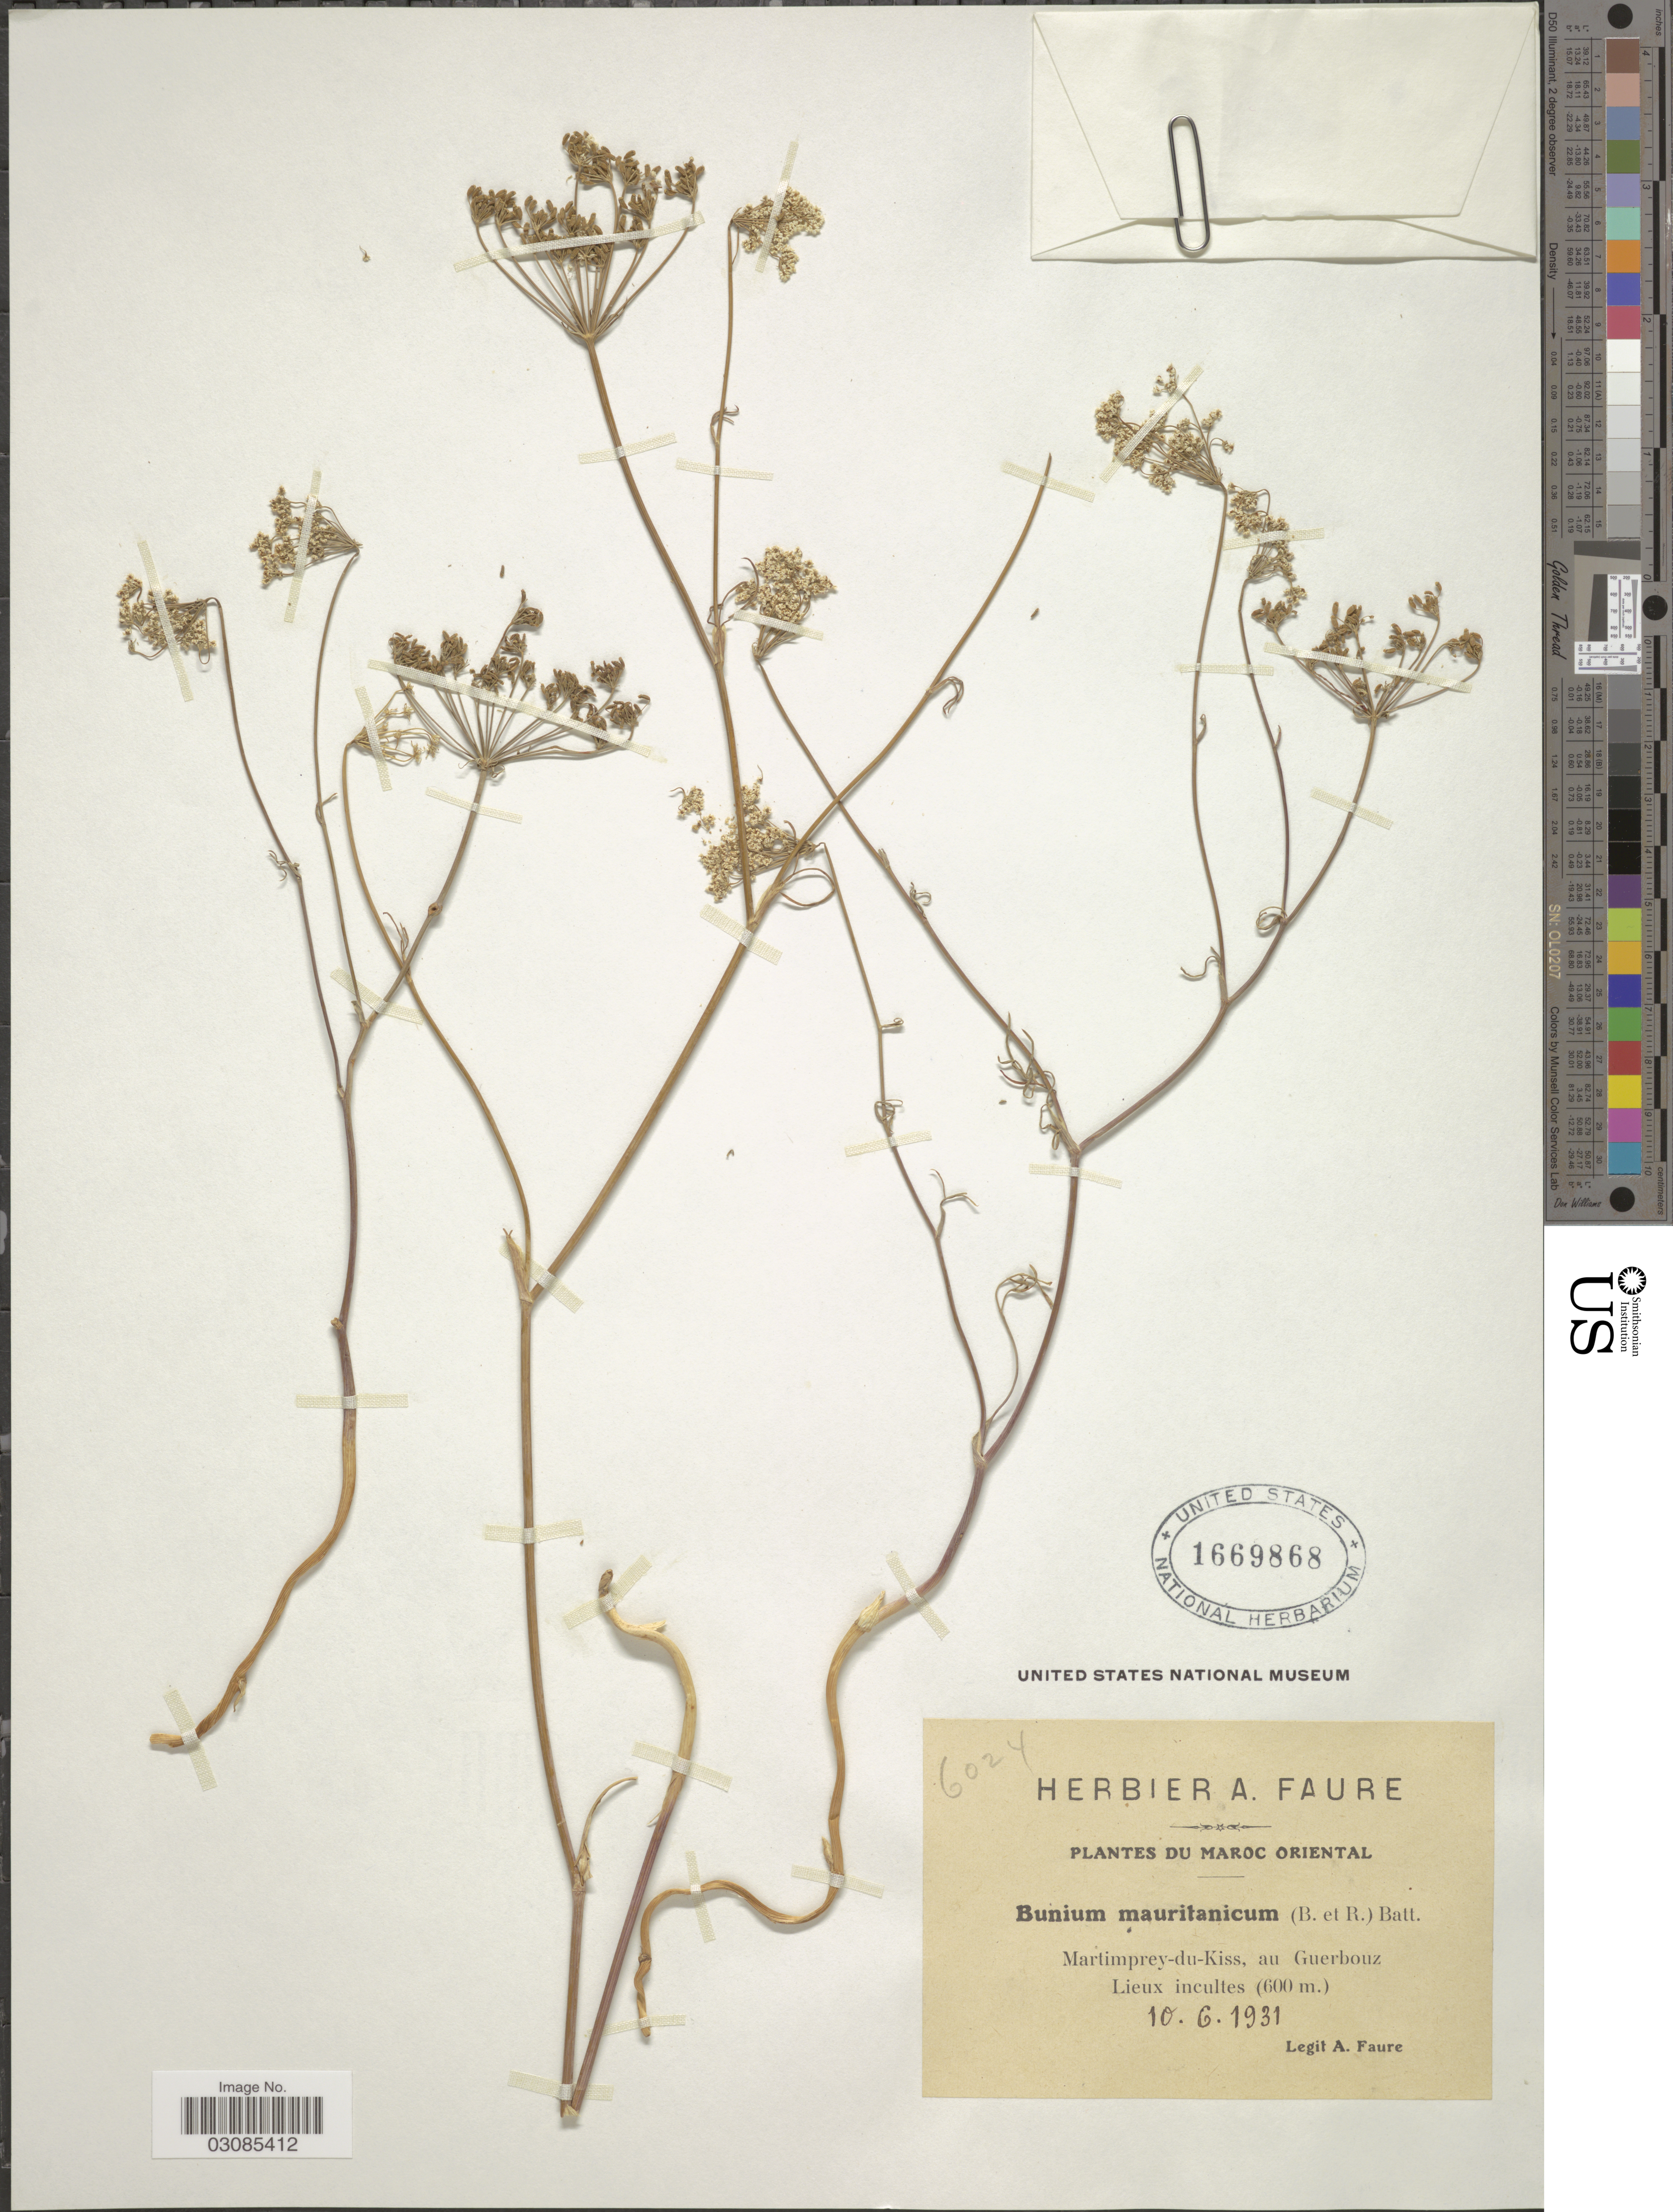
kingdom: Plantae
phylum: Tracheophyta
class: Magnoliopsida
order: Apiales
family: Apiaceae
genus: Bunium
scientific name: Bunium mauritanicum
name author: (Boiss. & Reut.) Batt.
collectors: A. Faure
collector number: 6024?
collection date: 1931-06-10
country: Morocco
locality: Maroc Oriental. Martimprey-du-Kiss, au Guerbouz.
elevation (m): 600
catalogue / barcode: US 1669868